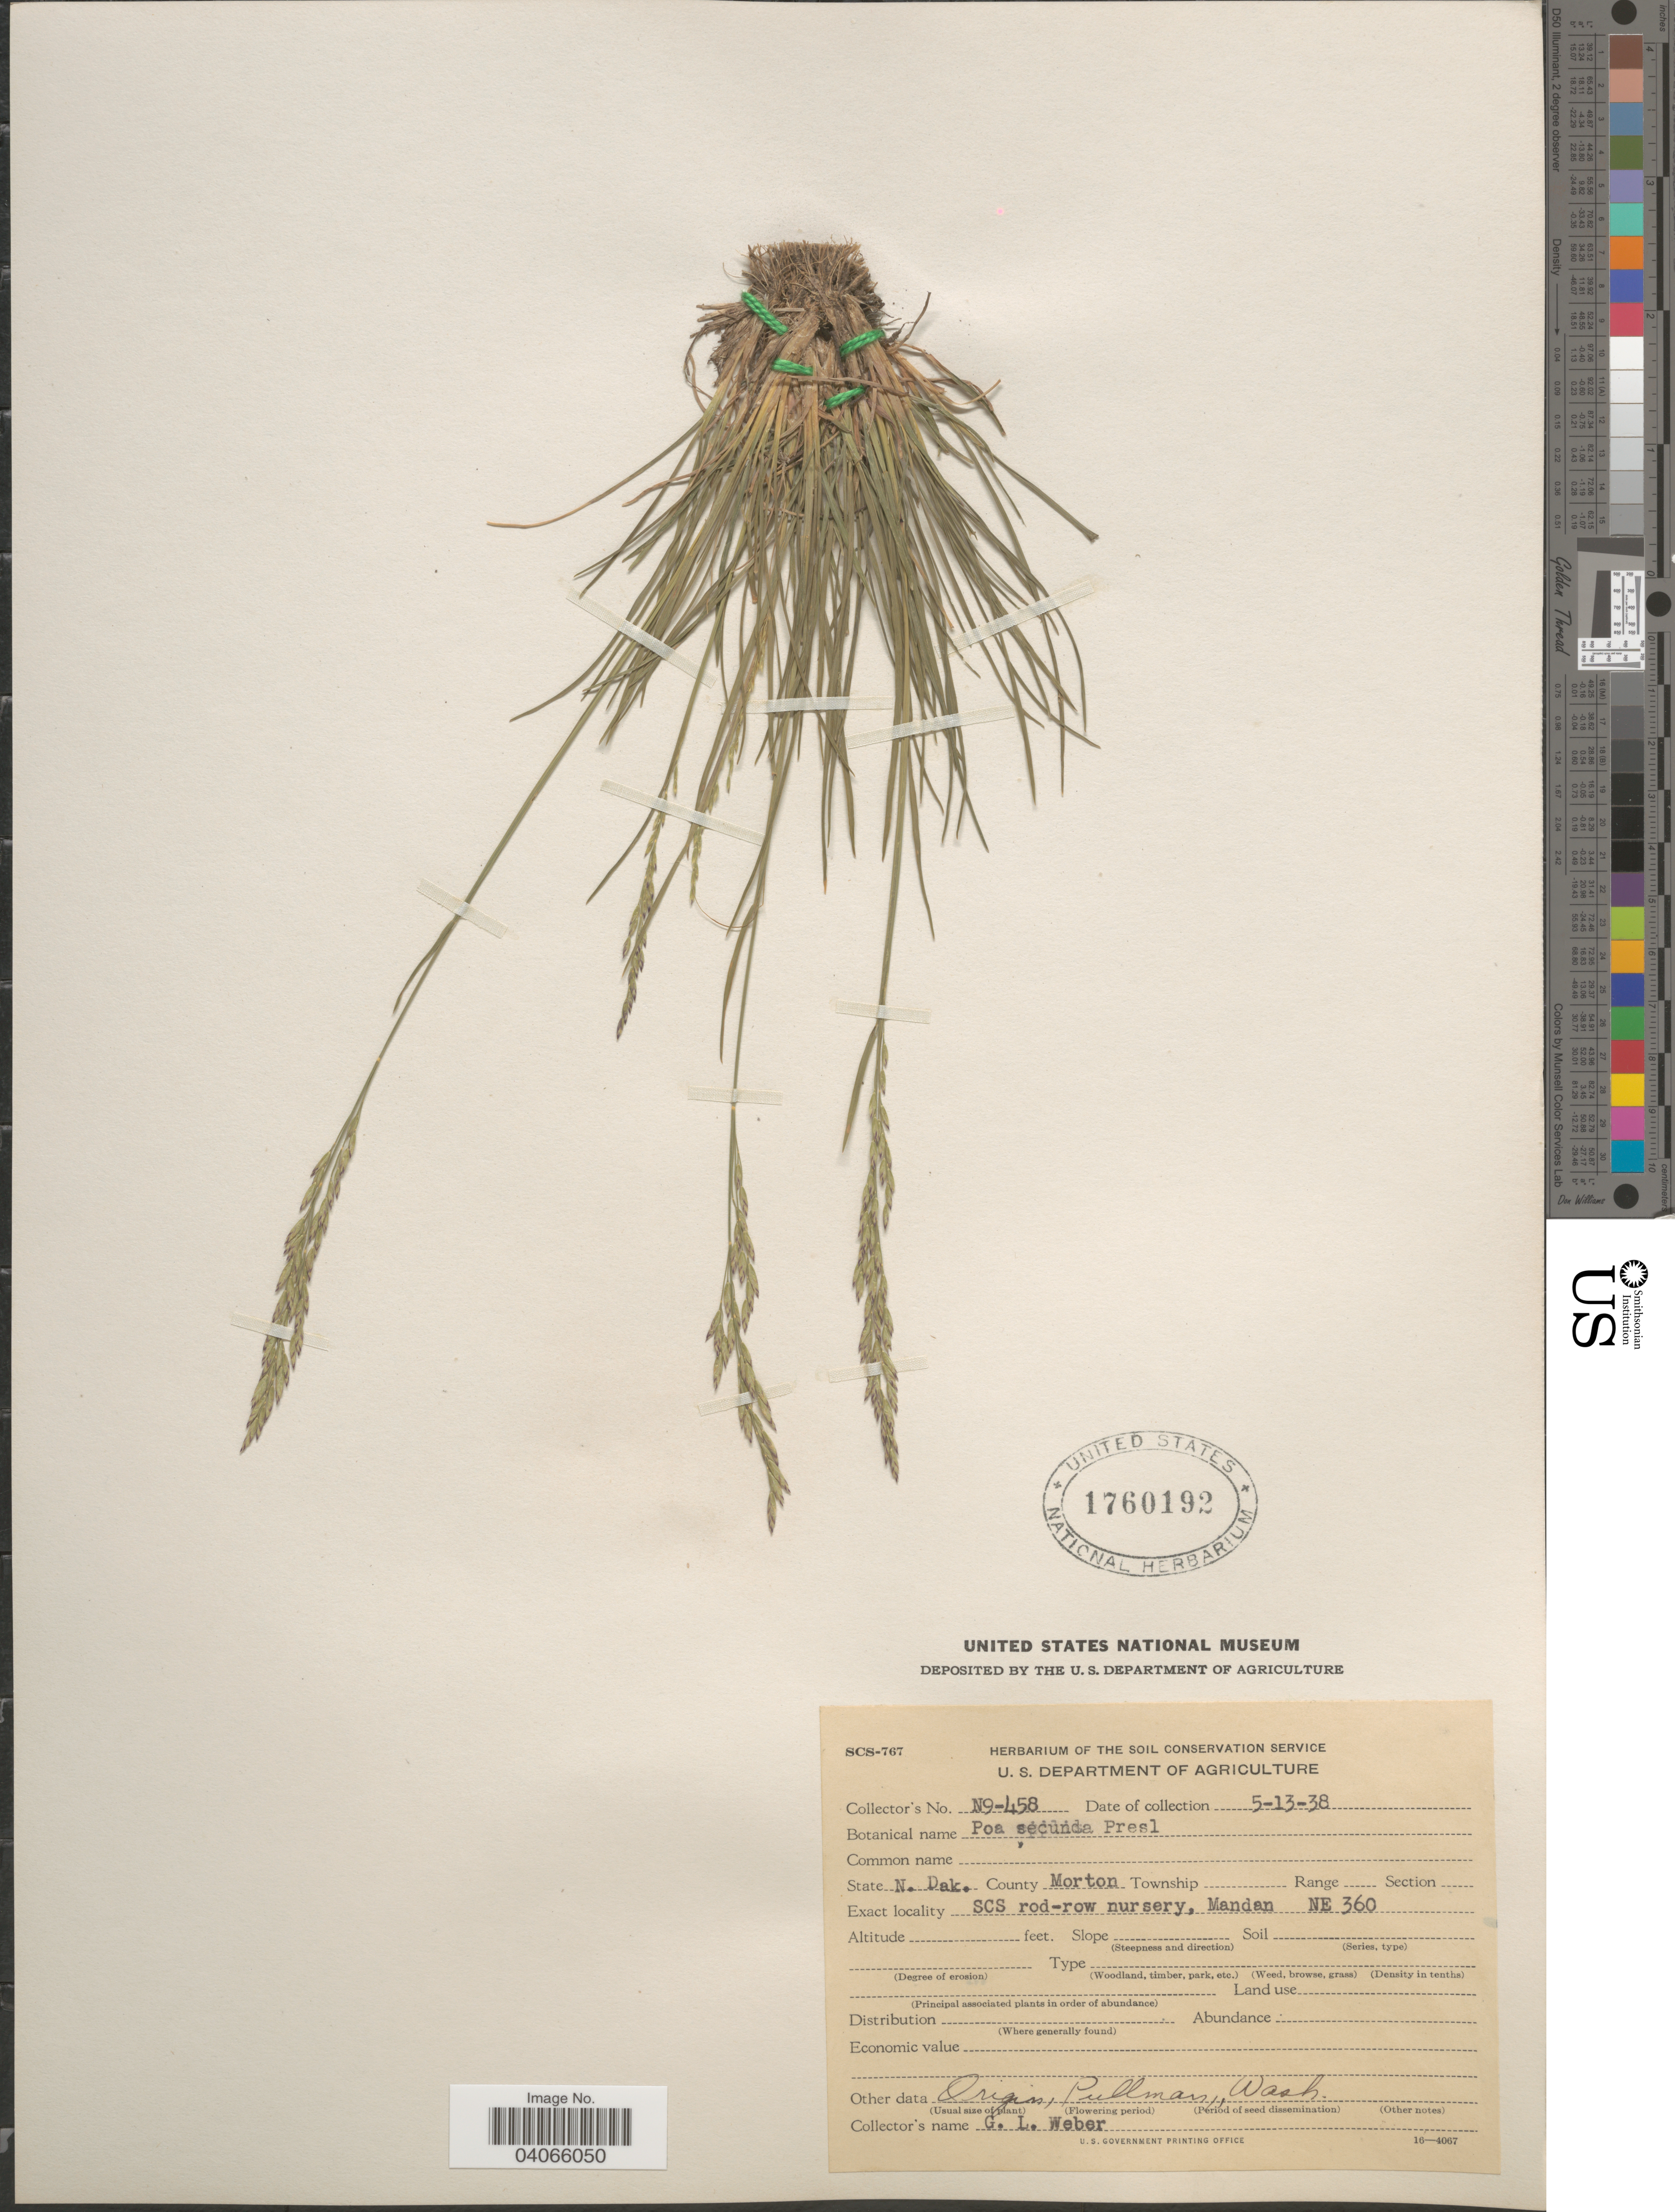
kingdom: Plantae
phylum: Tracheophyta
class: Liliopsida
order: Poales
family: Poaceae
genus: Poa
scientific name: Poa secunda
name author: J. Presl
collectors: G. Weber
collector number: N9-458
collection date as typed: Transcribed d/m/y: 13/5/38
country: United States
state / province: North Dakota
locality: County Morton. SCS rod-row nursery, Mandan NE 360.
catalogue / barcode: US 1760192